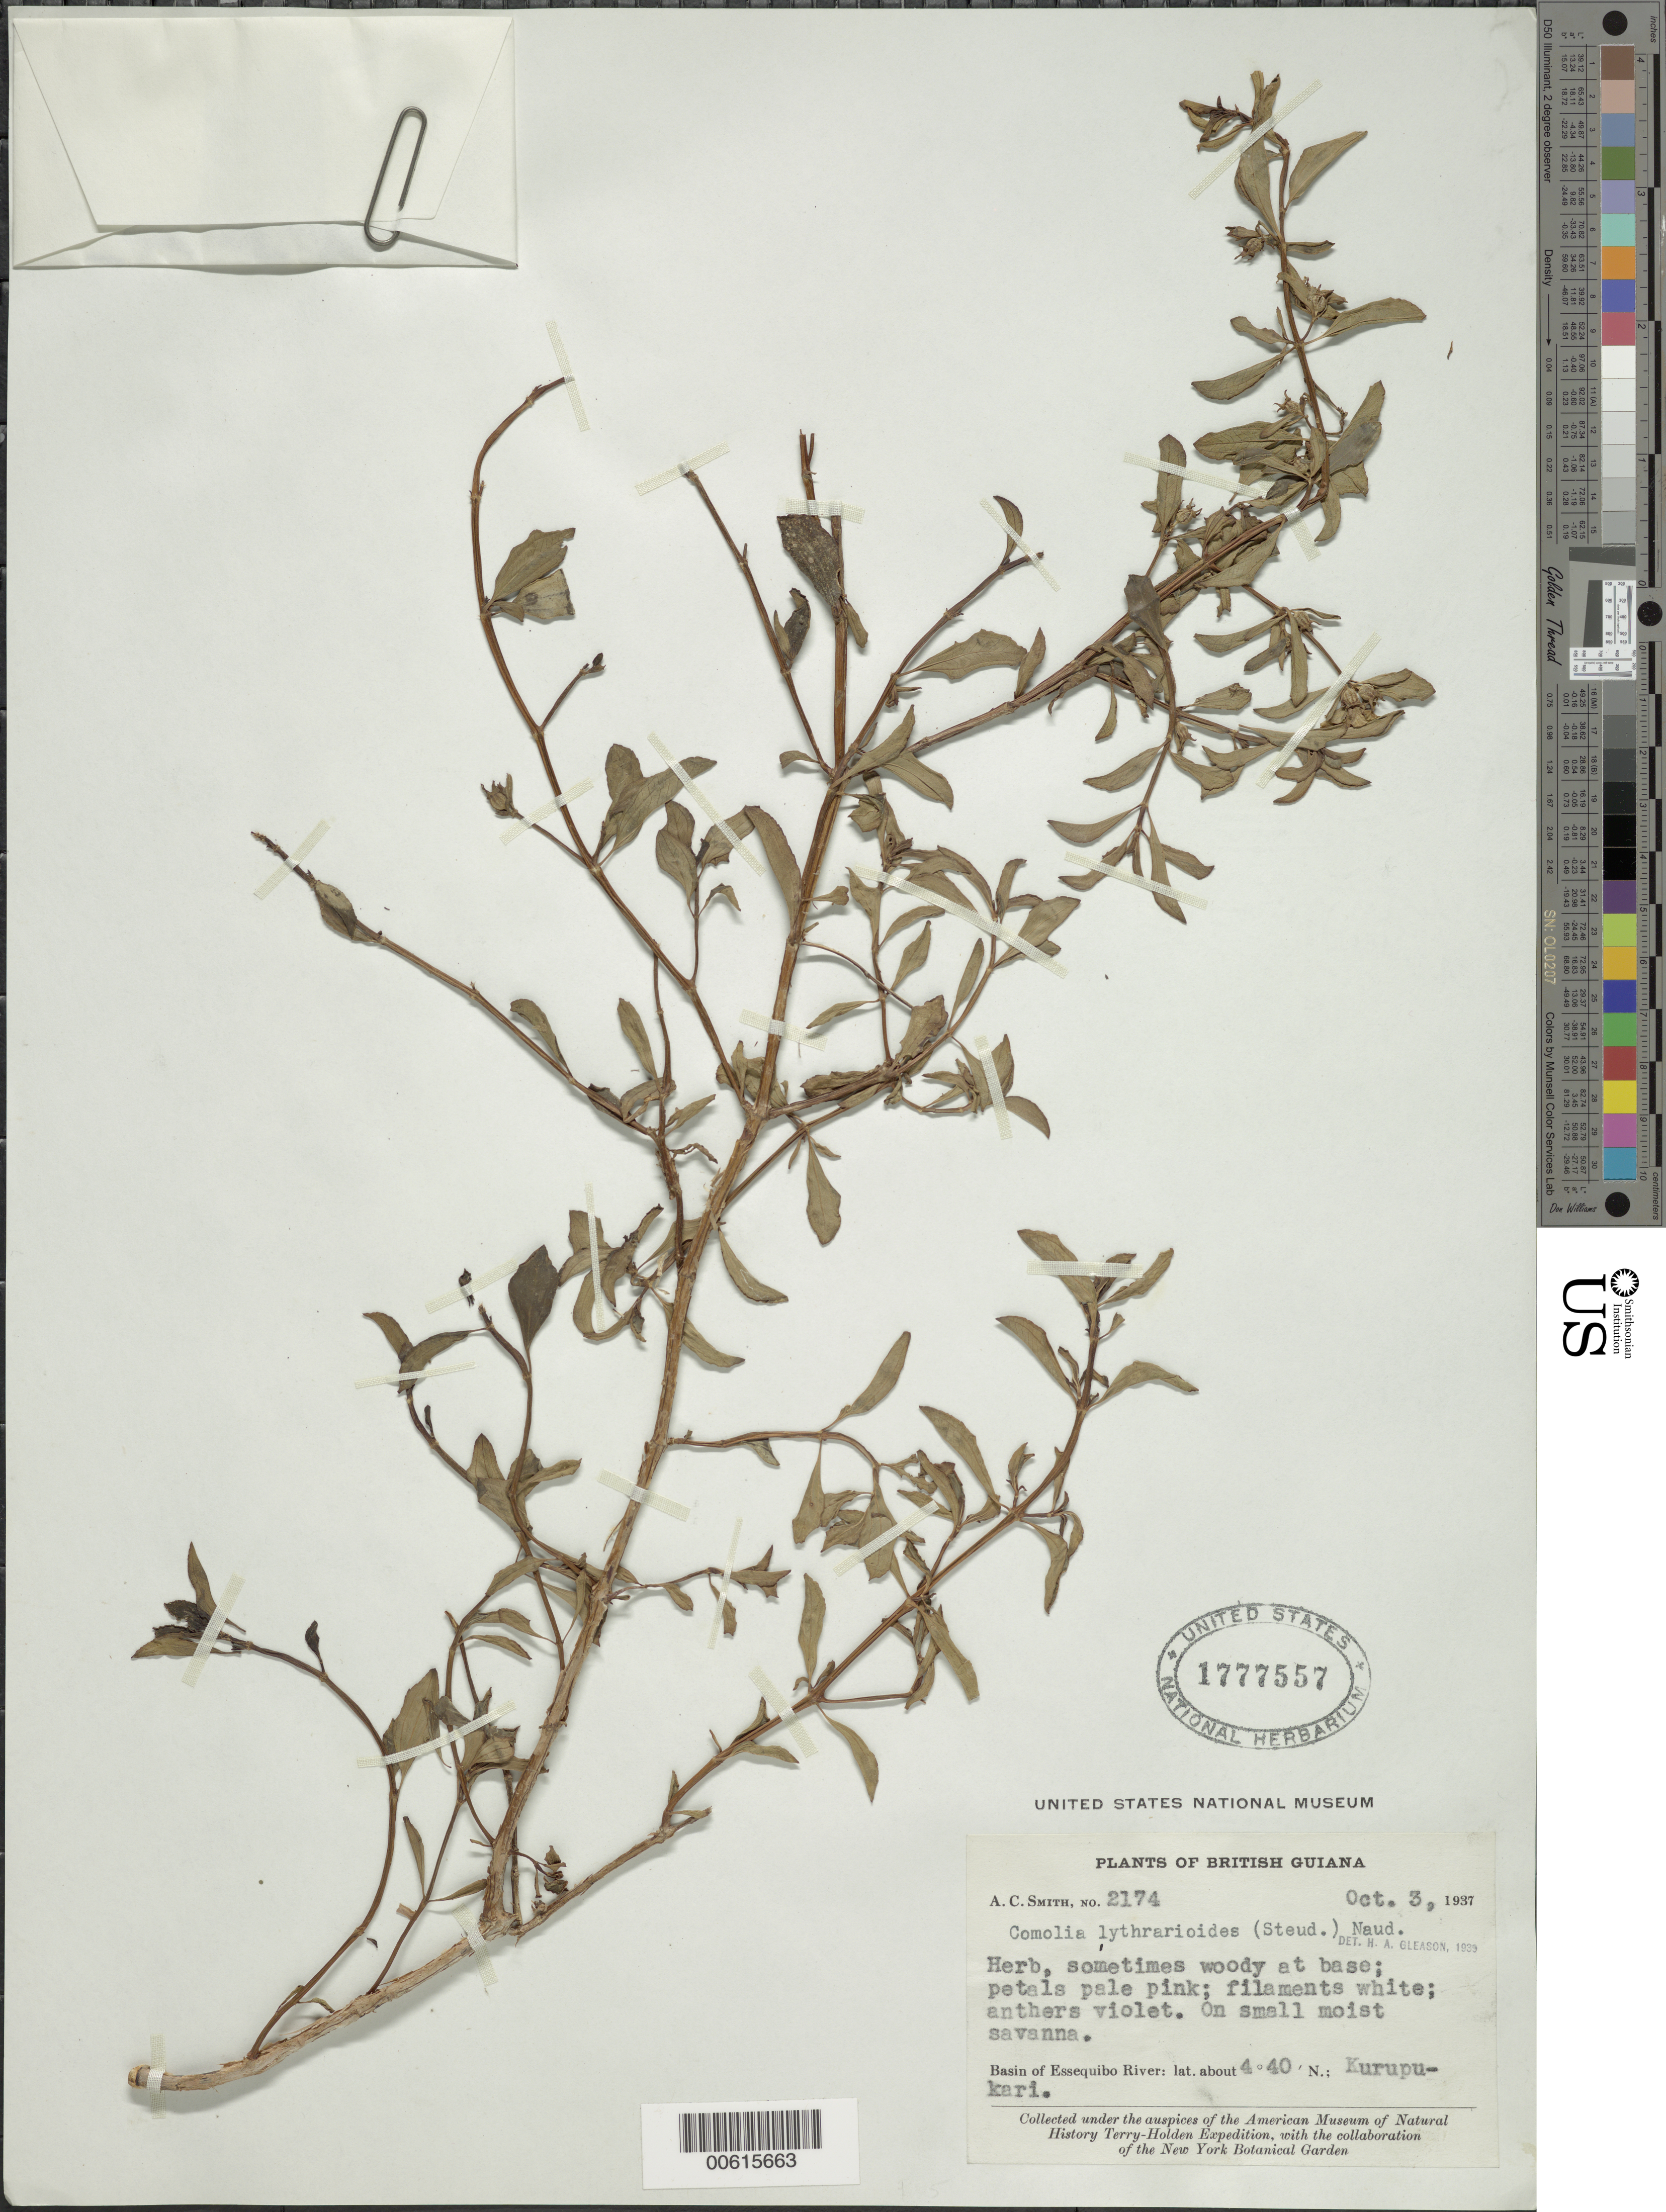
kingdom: Plantae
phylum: Tracheophyta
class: Magnoliopsida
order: Myrtales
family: Melastomataceae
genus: Comolia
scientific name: Comolia lythrarioides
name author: (Steud.) Naudin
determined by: Nunes da Silva, Diego, (RB), Jardim Botanico do Rio de Janeiro - Herbario (BRAZIL)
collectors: A. C. Smith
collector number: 2174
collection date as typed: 3-Oct-37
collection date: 1937-10-03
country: Guyana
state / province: Potaro-Siparuni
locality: Kurupukari, Essequibo River basin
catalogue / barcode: US 1777557